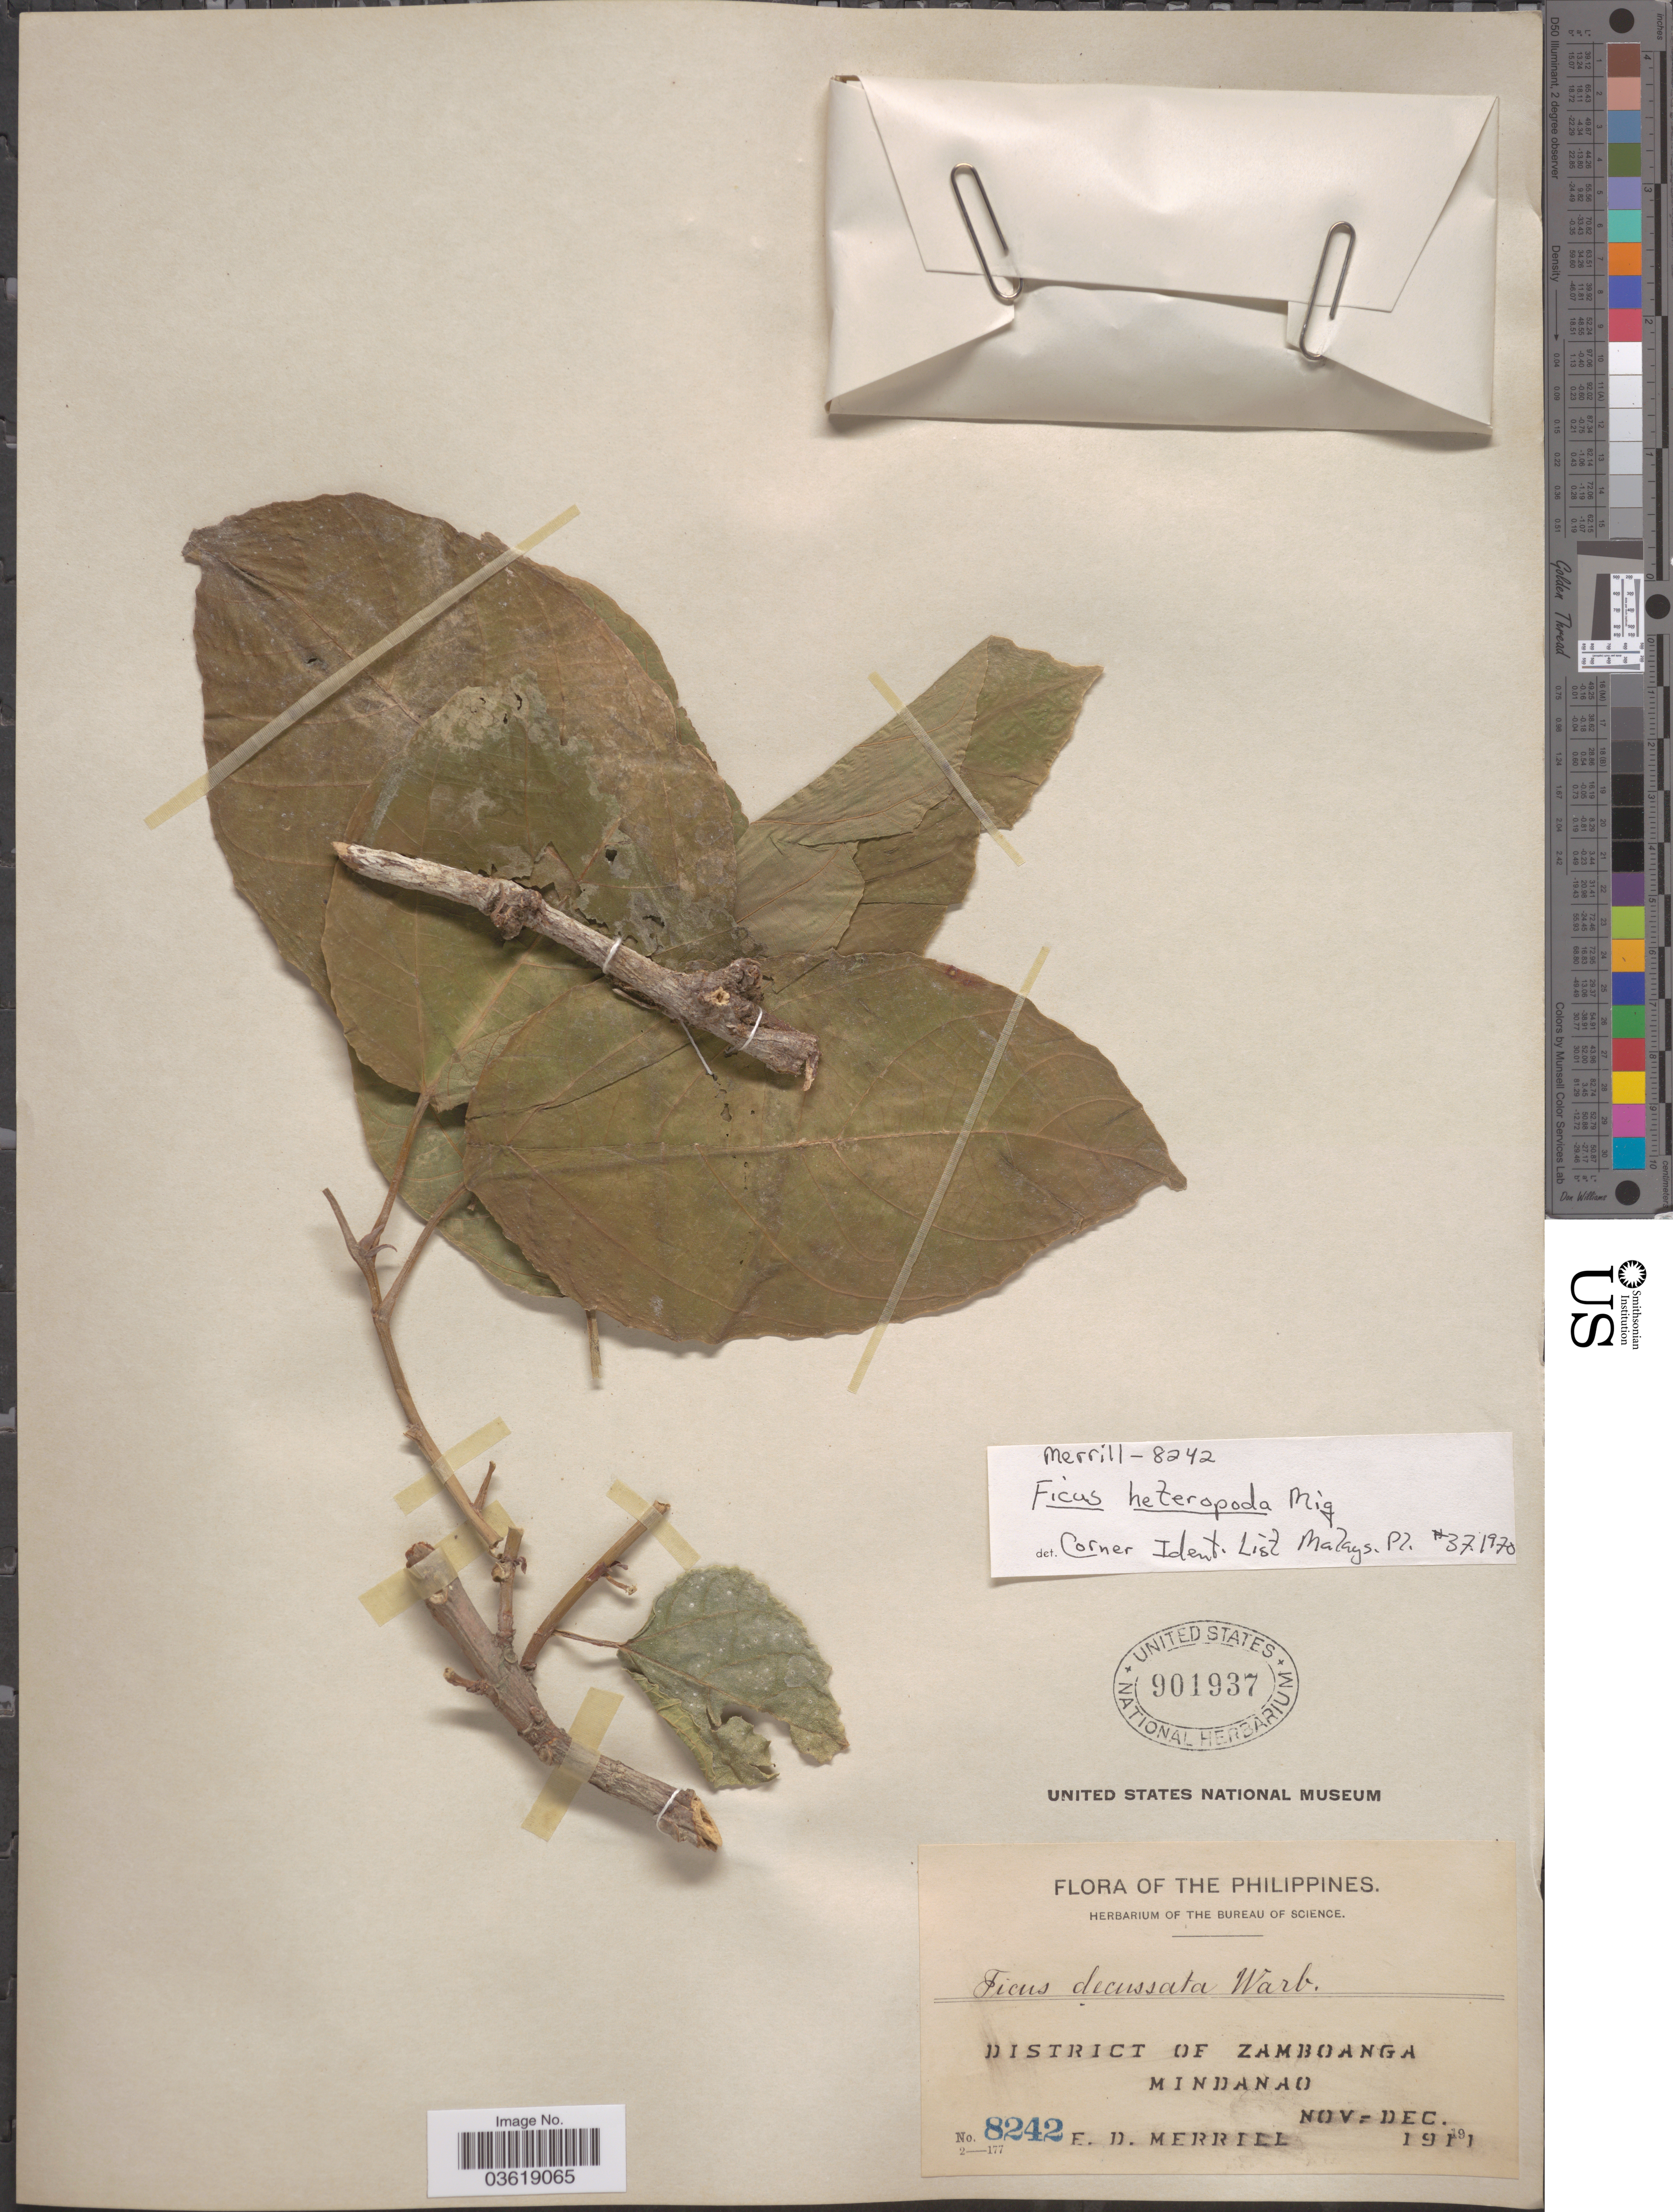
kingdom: Plantae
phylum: Tracheophyta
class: Magnoliopsida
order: Rosales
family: Moraceae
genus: Ficus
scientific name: Ficus heteropoda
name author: Miq.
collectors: E. D. Merrill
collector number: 8242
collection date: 1911-11/1911-12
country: Philippines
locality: District of Zamboanga. Mindanao.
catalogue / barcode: US 901937